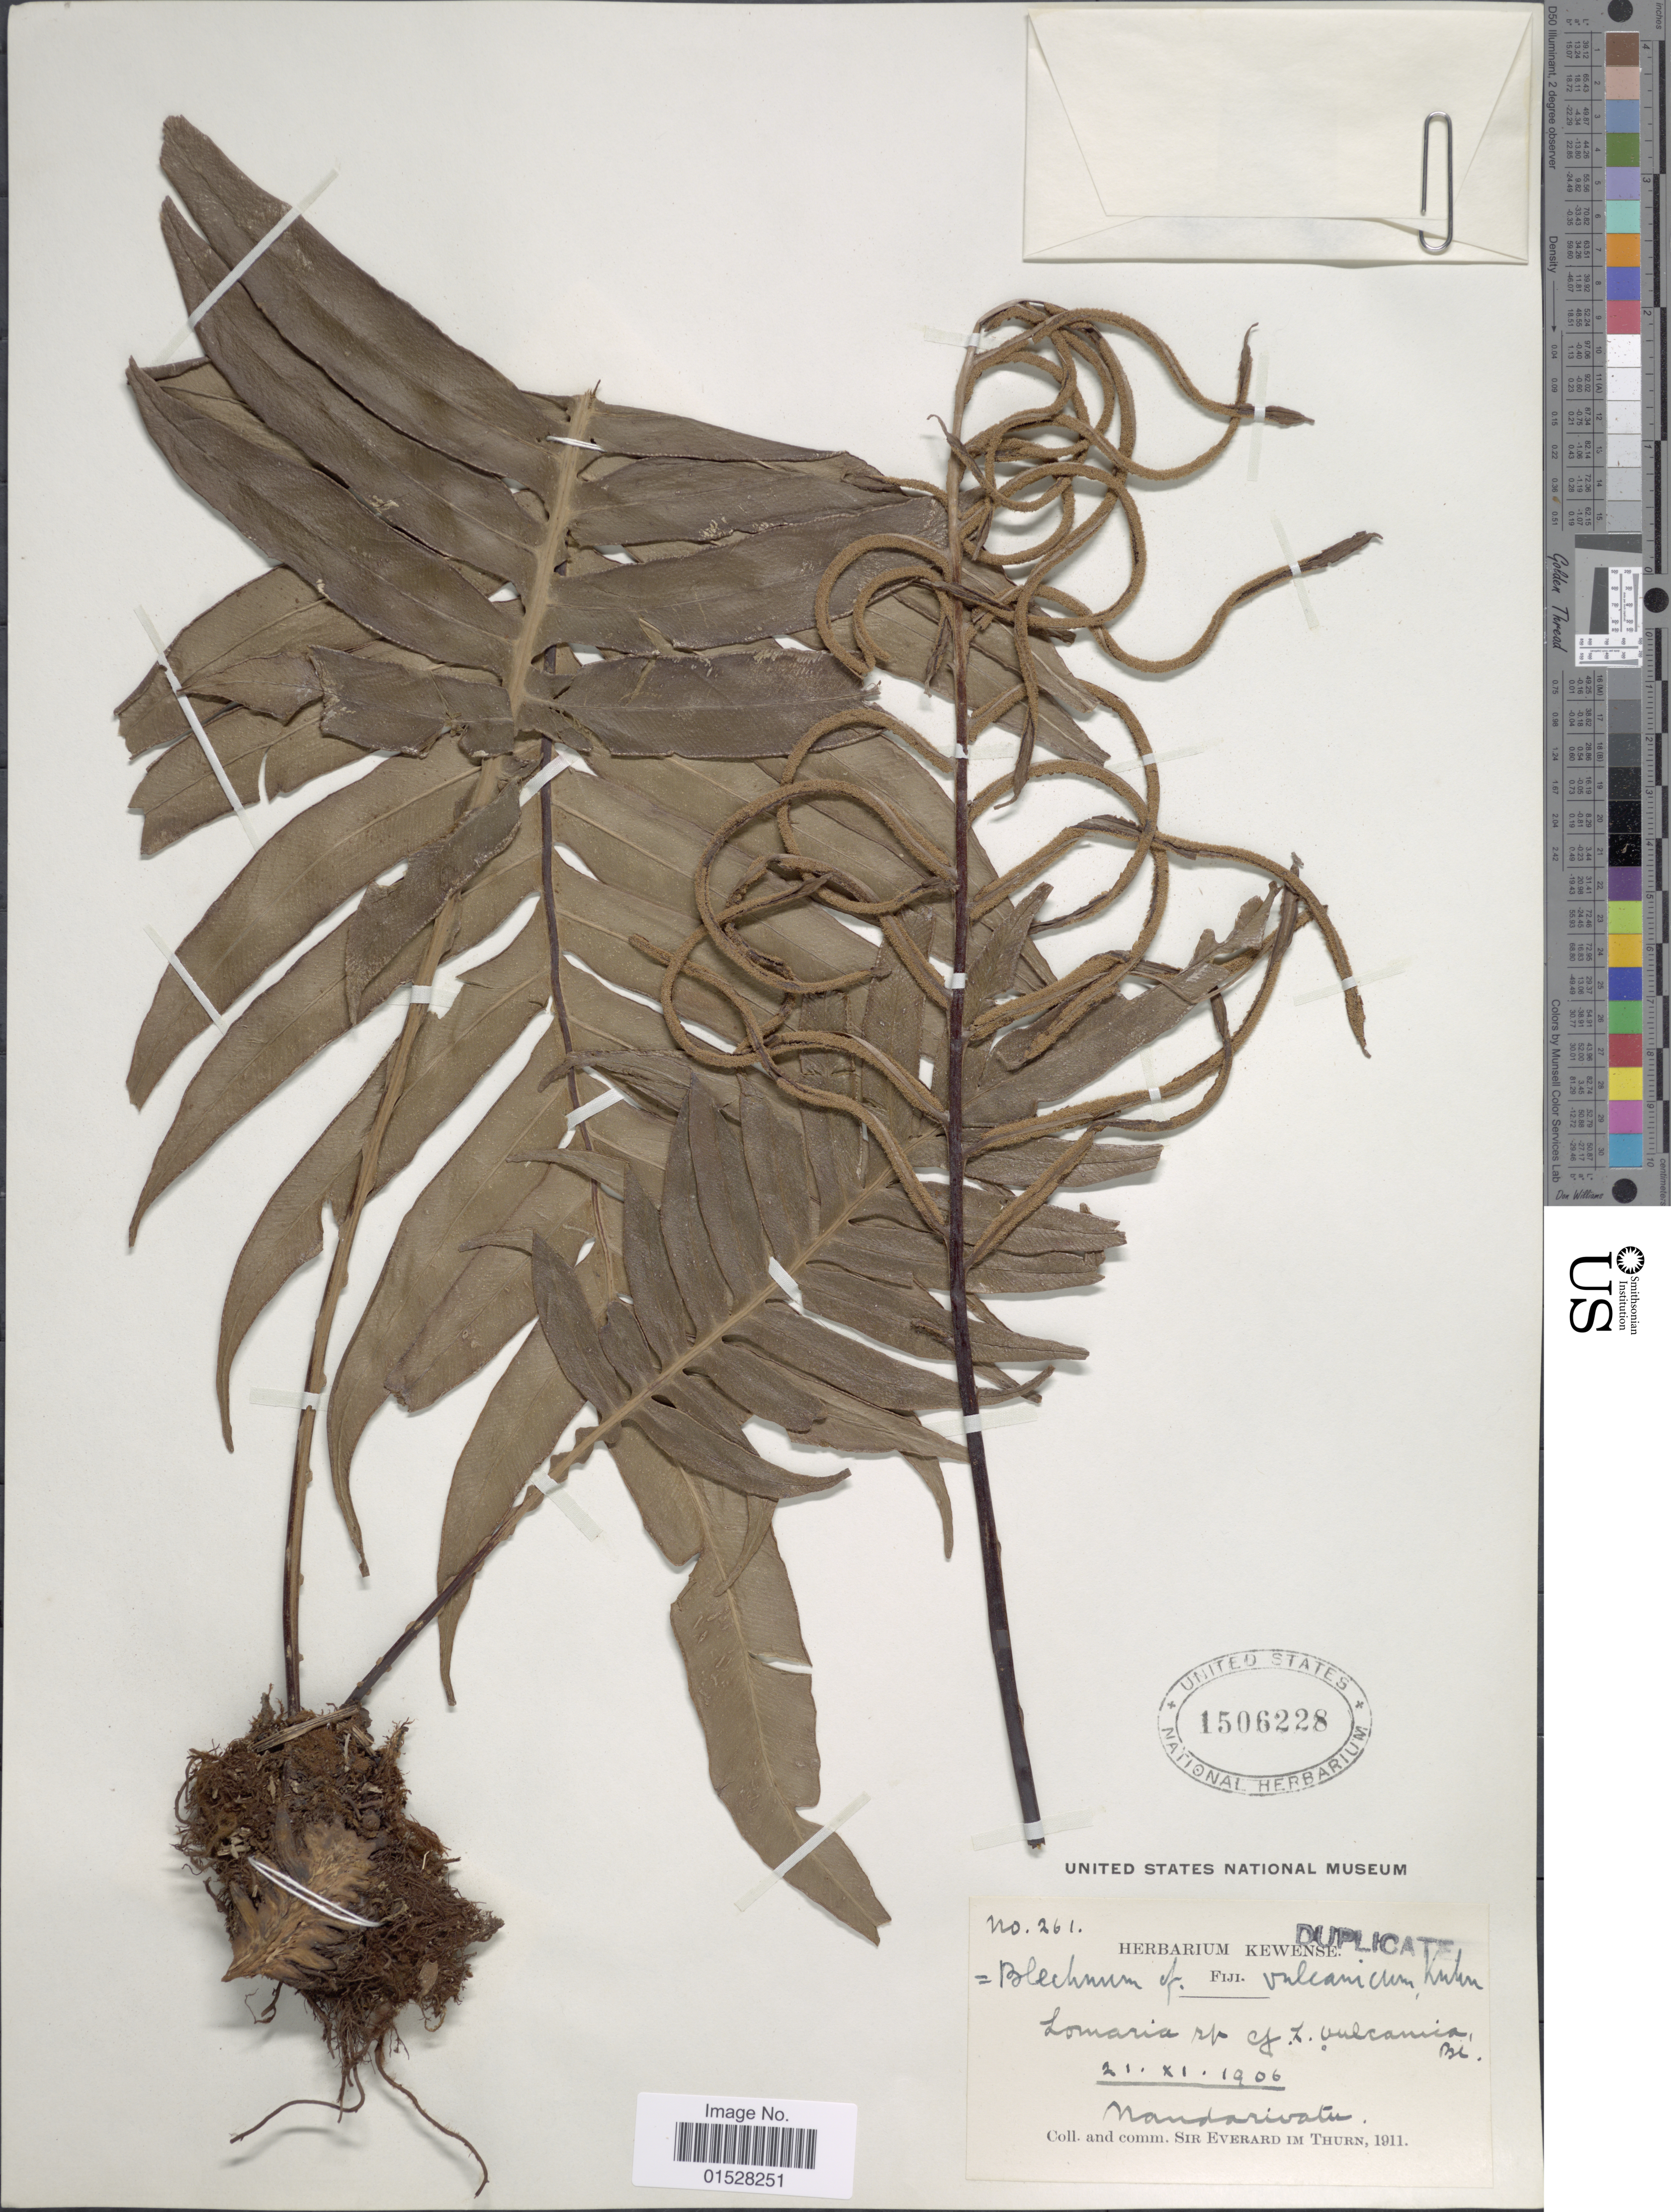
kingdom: Plantae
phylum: Tracheophyta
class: Polypodiopsida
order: Polypodiales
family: Blechnaceae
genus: Blechnum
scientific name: Blechnum vulcanicum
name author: (Blume) Kuhn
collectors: E. F. im Thurn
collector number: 261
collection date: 1906-11-21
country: Fiji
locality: Nadarivatu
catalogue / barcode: US 1506228